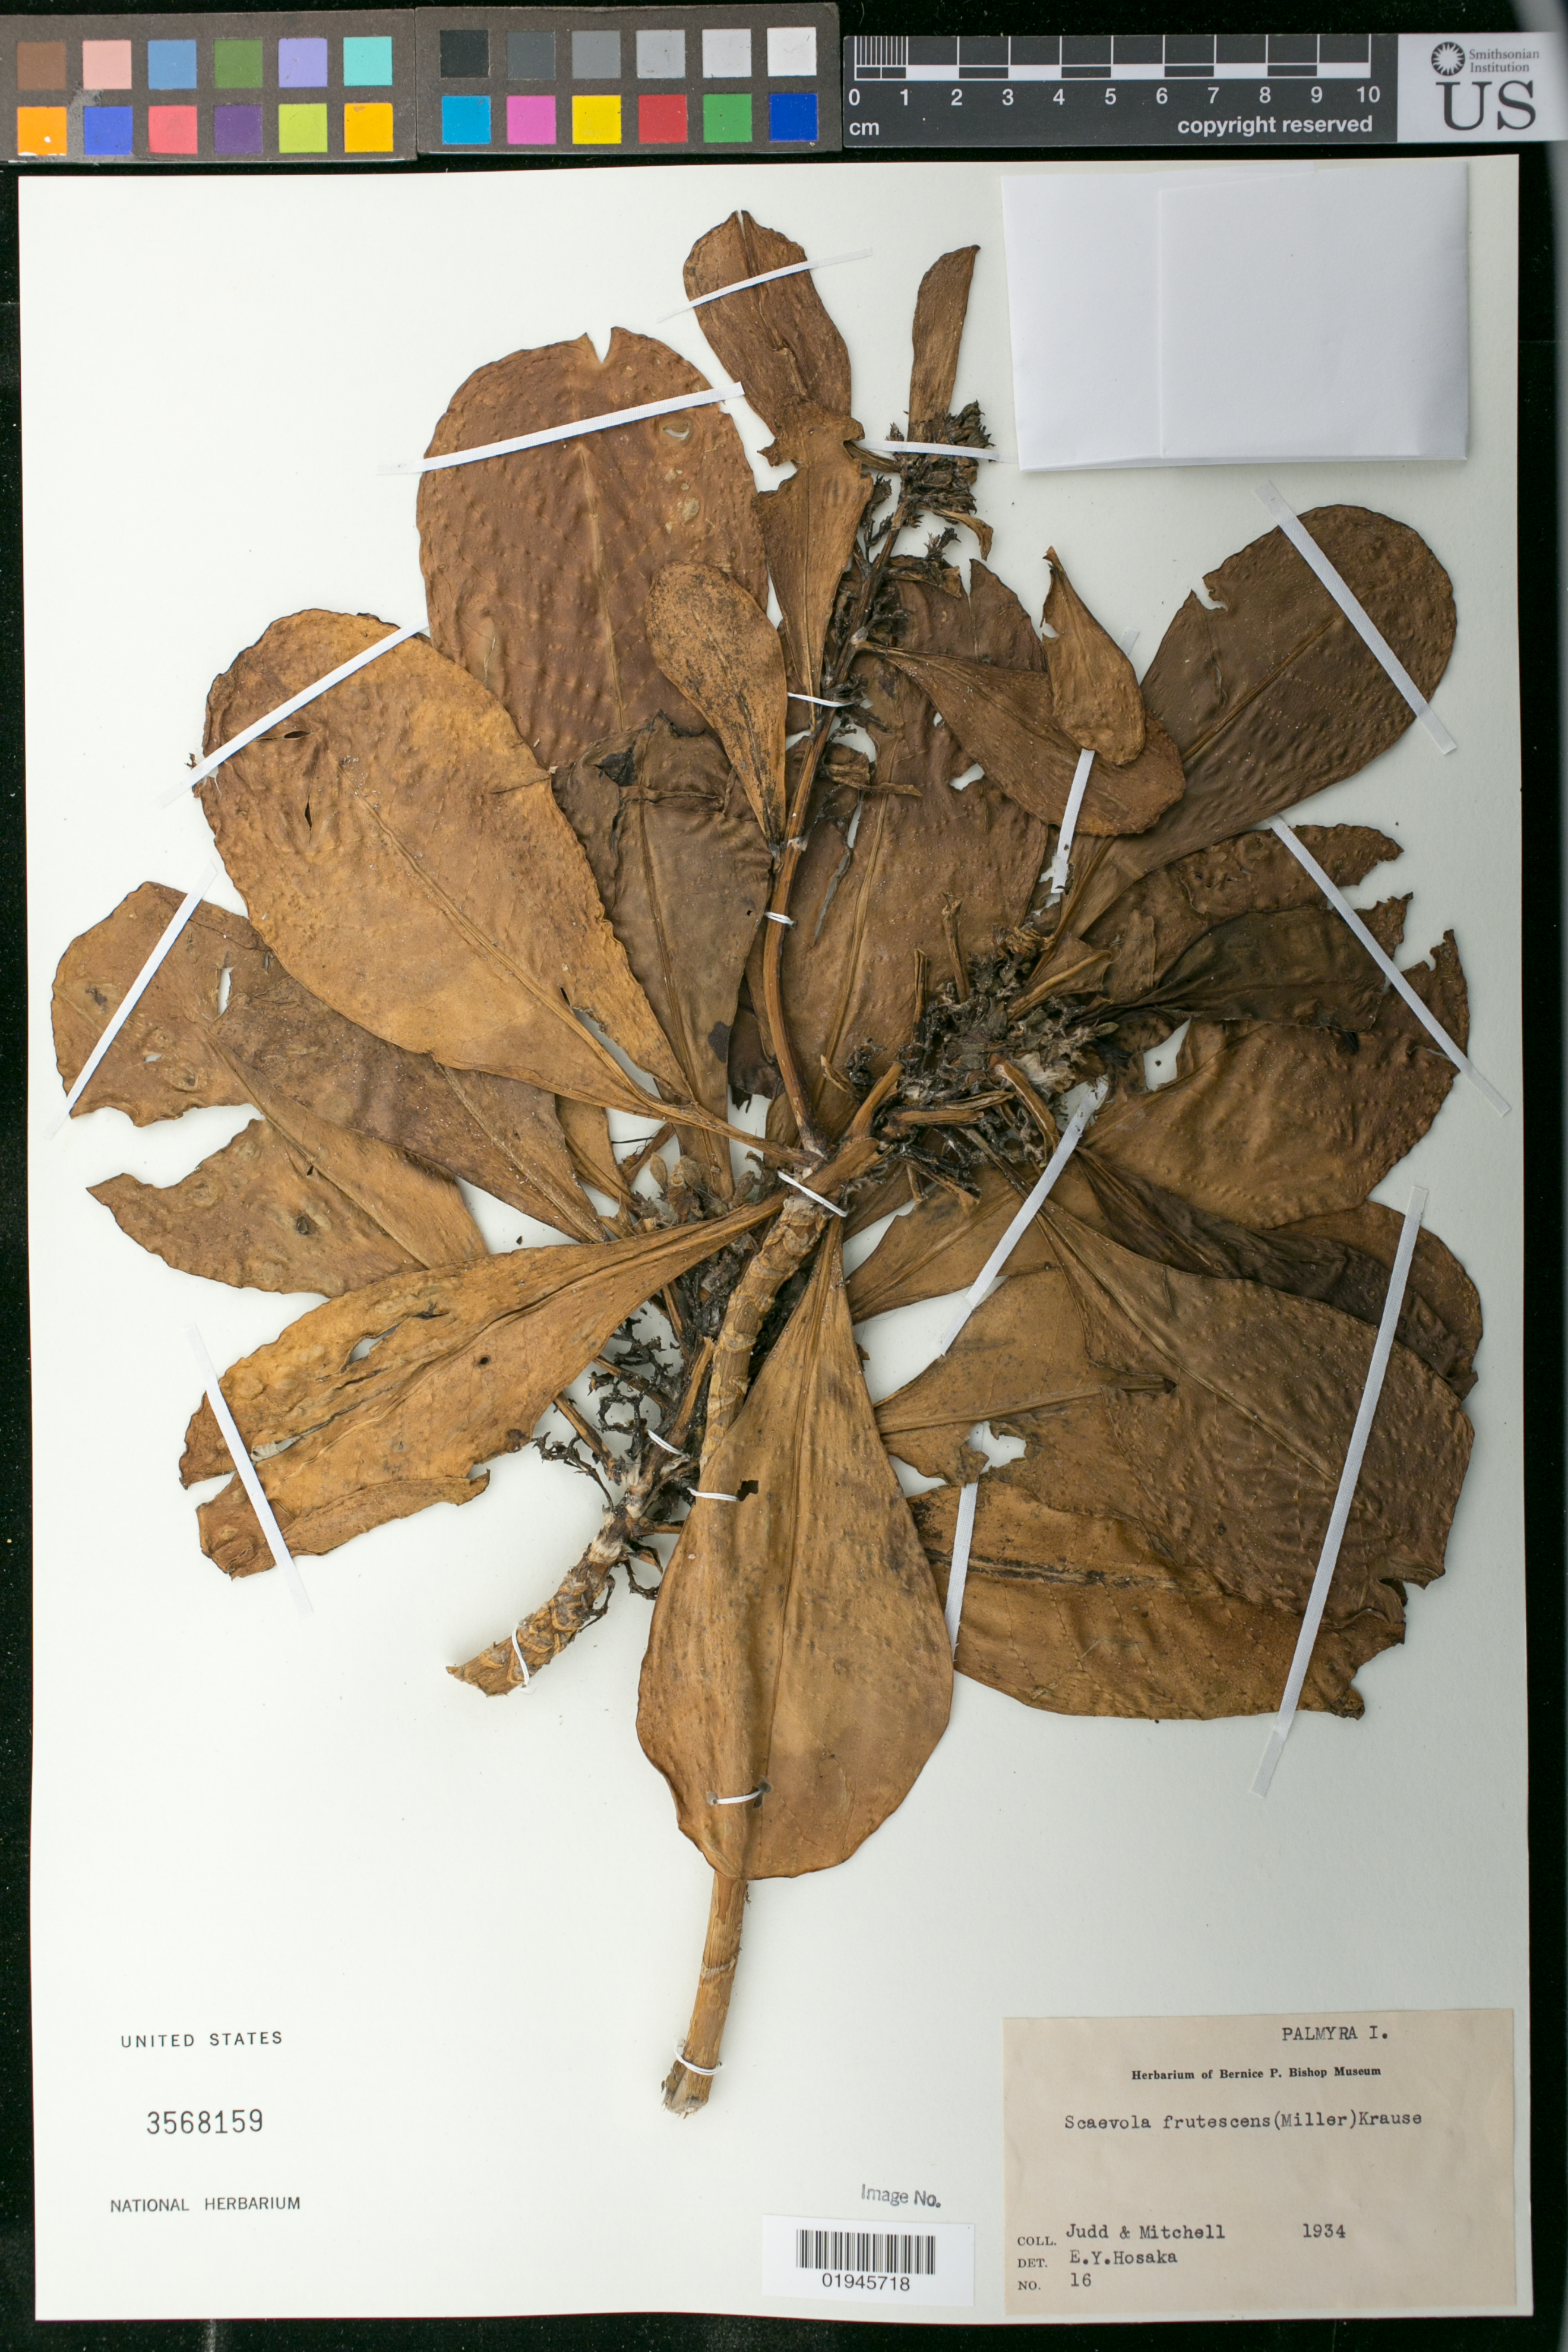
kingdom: Plantae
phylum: Tracheophyta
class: Magnoliopsida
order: Asterales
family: Goodeniaceae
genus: Scaevola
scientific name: Scaevola taccada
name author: (Gaertn.) Roxb.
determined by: Wagner, W. L., (BOT), Smithsonian Institution - National Museum of Natural History (UNITED STATES)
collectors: Judd & -. Mitchell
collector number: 16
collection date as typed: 1934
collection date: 1934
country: U.S. Administered Pacific Islands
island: Palmyra Atoll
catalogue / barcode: US 3568159